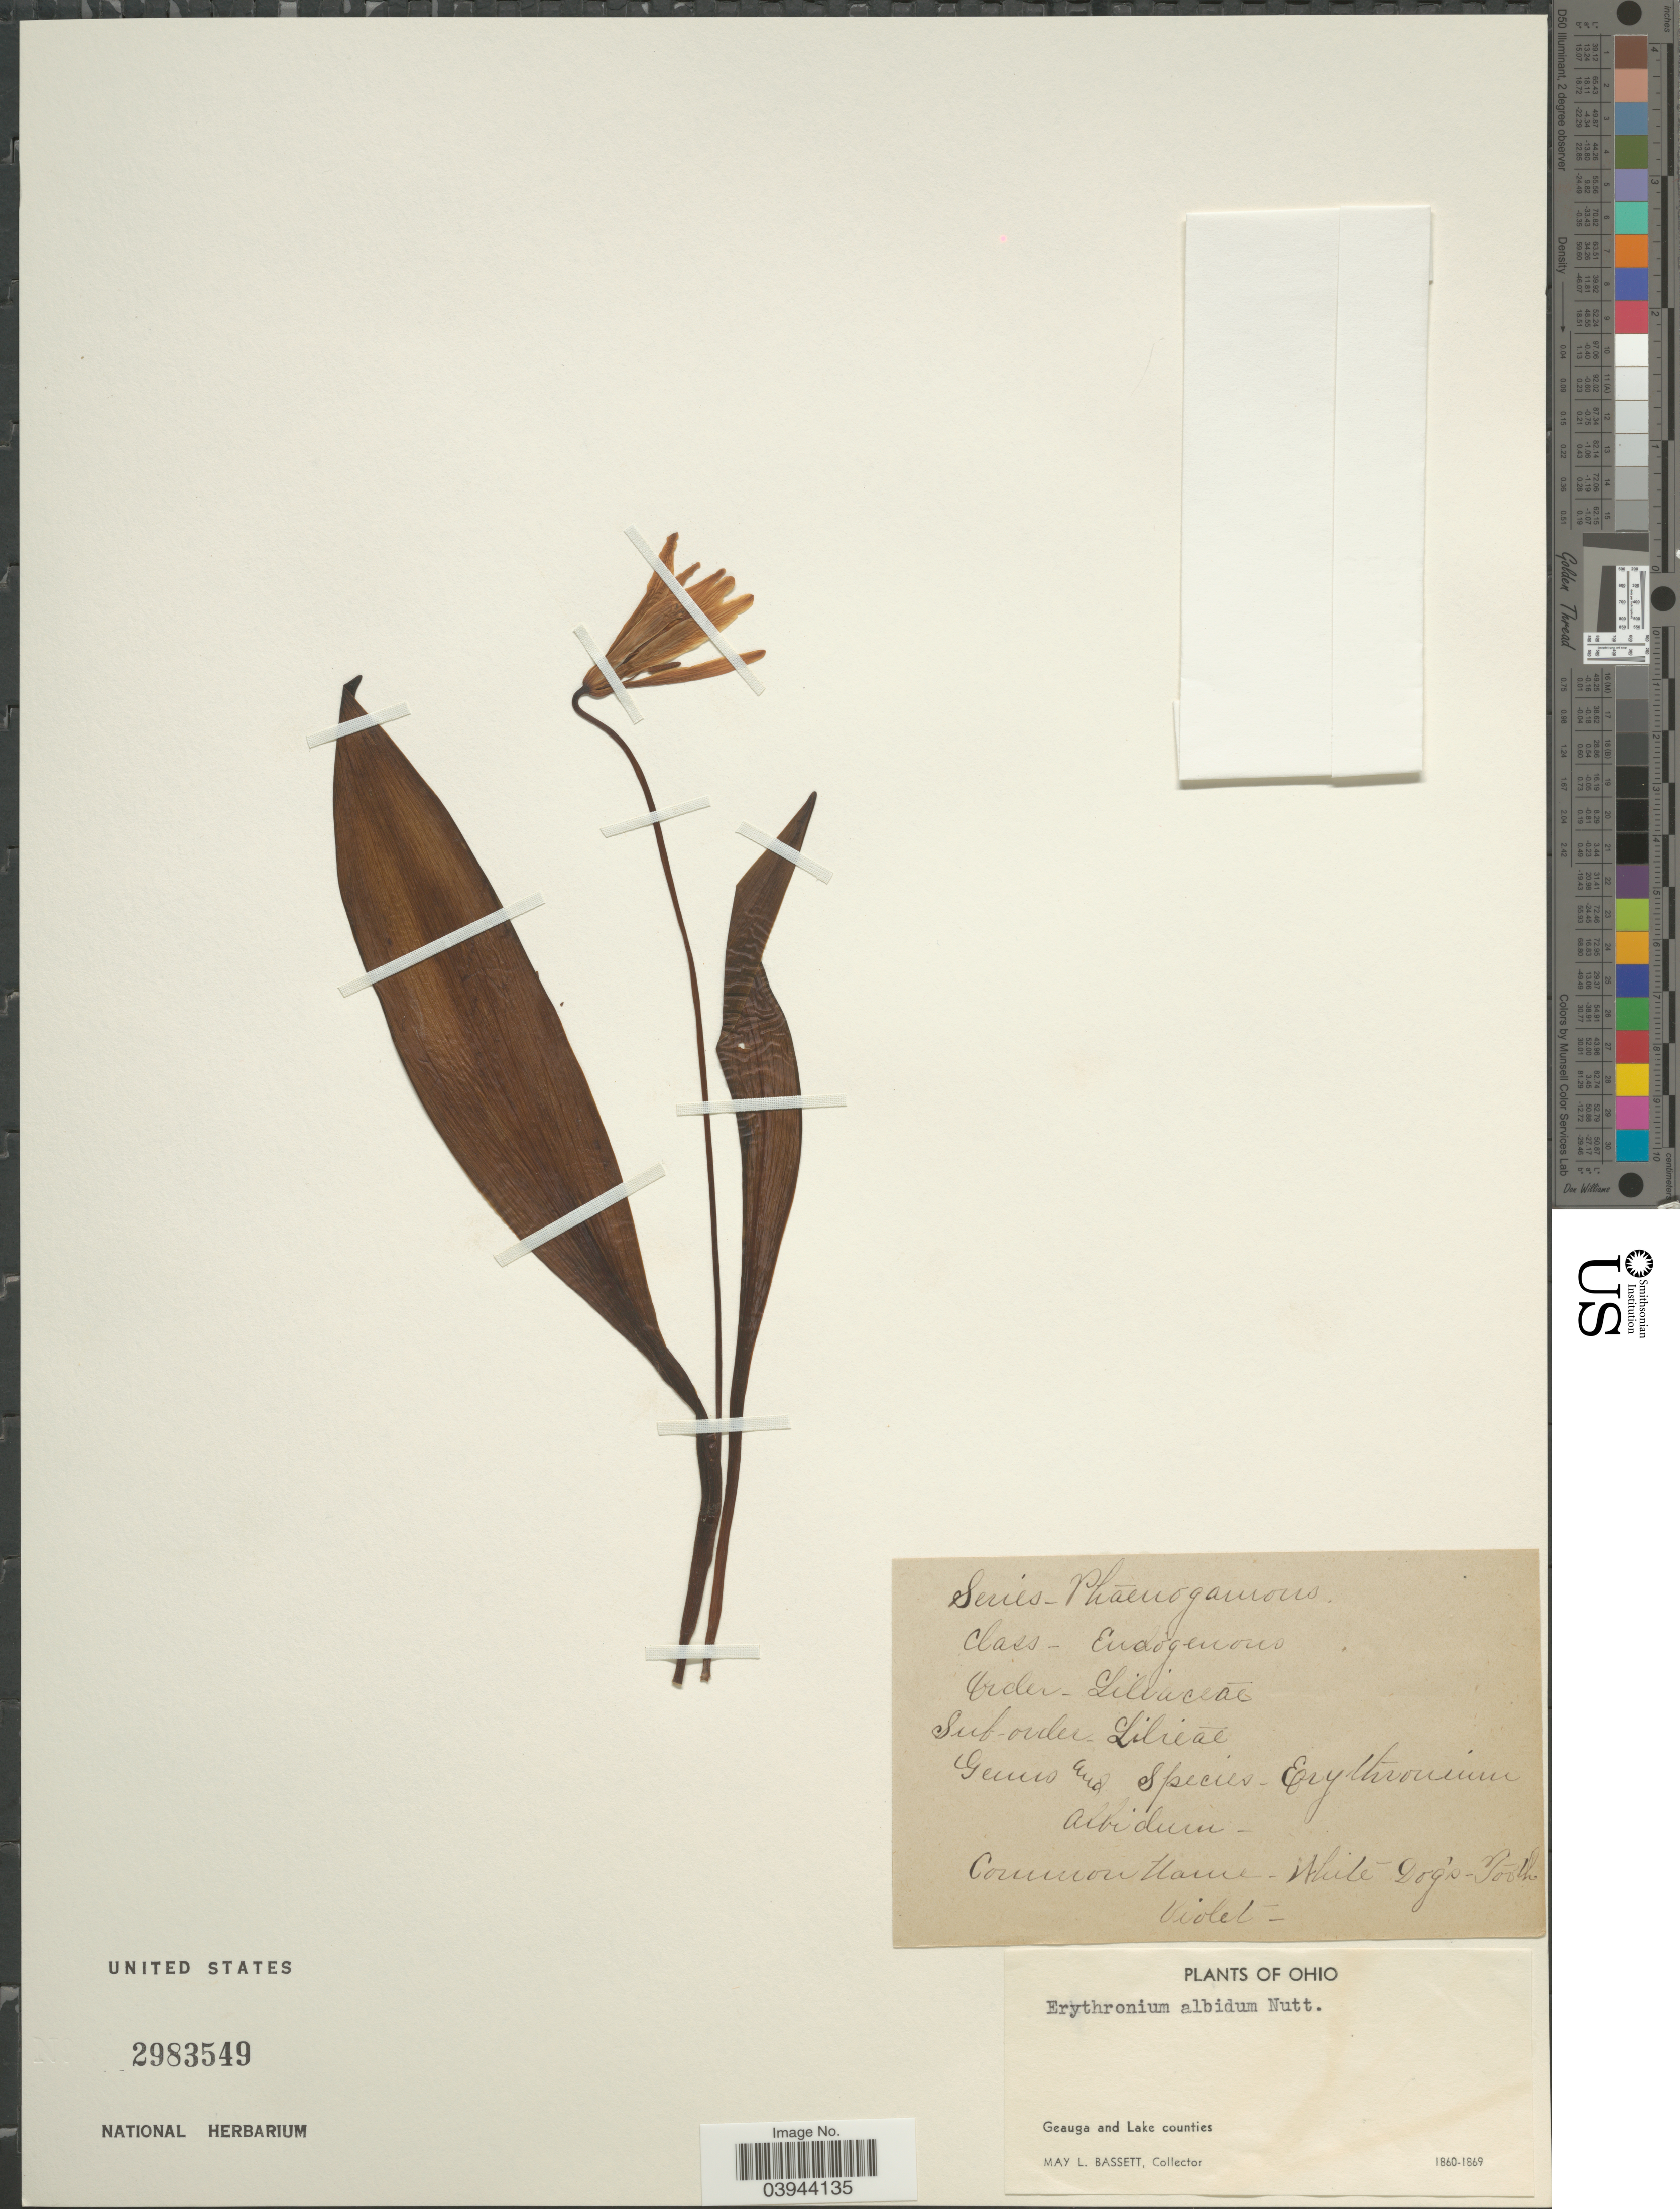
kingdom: Plantae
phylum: Tracheophyta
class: Liliopsida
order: Liliales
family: Liliaceae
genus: Erythronium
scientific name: Erythronium albidum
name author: Nutt.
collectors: M. L. Bassett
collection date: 1860/1869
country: United States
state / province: Ohio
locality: Geauga and Lake counties.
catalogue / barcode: US 2983549